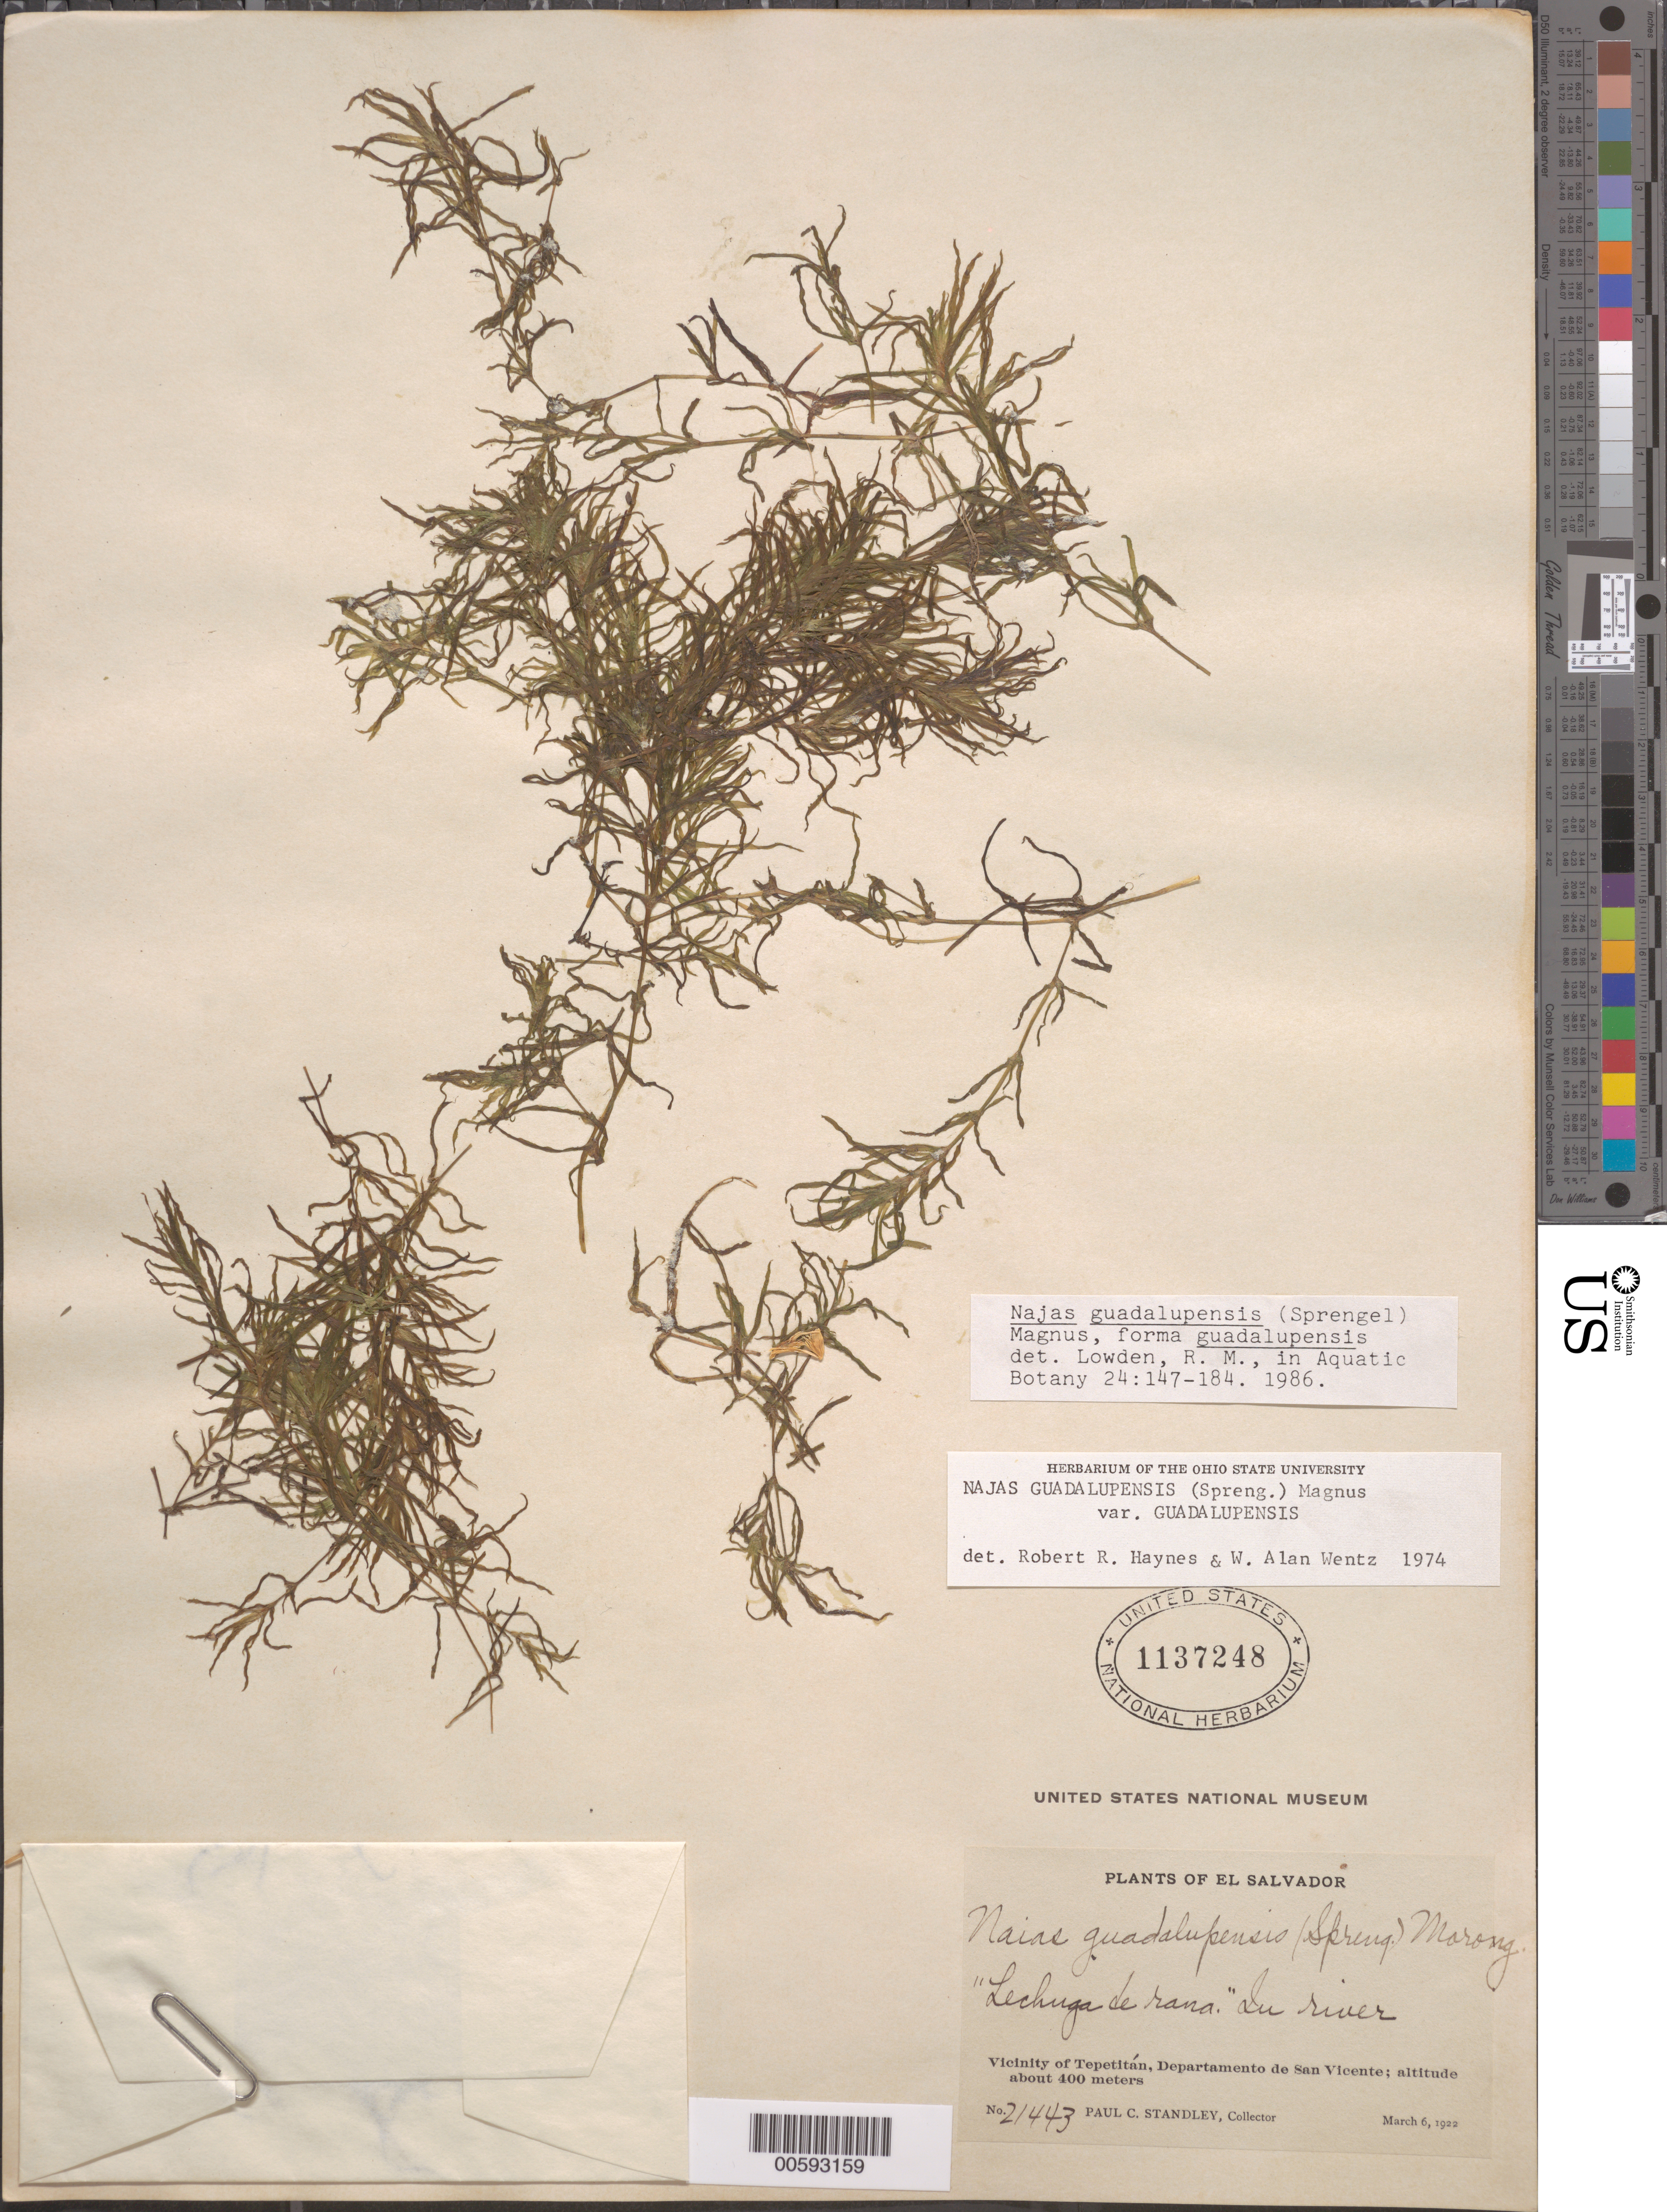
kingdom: Plantae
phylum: Tracheophyta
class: Liliopsida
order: Alismatales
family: Hydrocharitaceae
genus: Najas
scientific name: Najas guadalupensis var. guadalupensis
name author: (Spreng.) Magnus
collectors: P. C. Standley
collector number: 21443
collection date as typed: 06 Mar 1922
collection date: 1922-03-06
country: El Salvador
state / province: San Vincente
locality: Tepetitan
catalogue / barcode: US 1137248